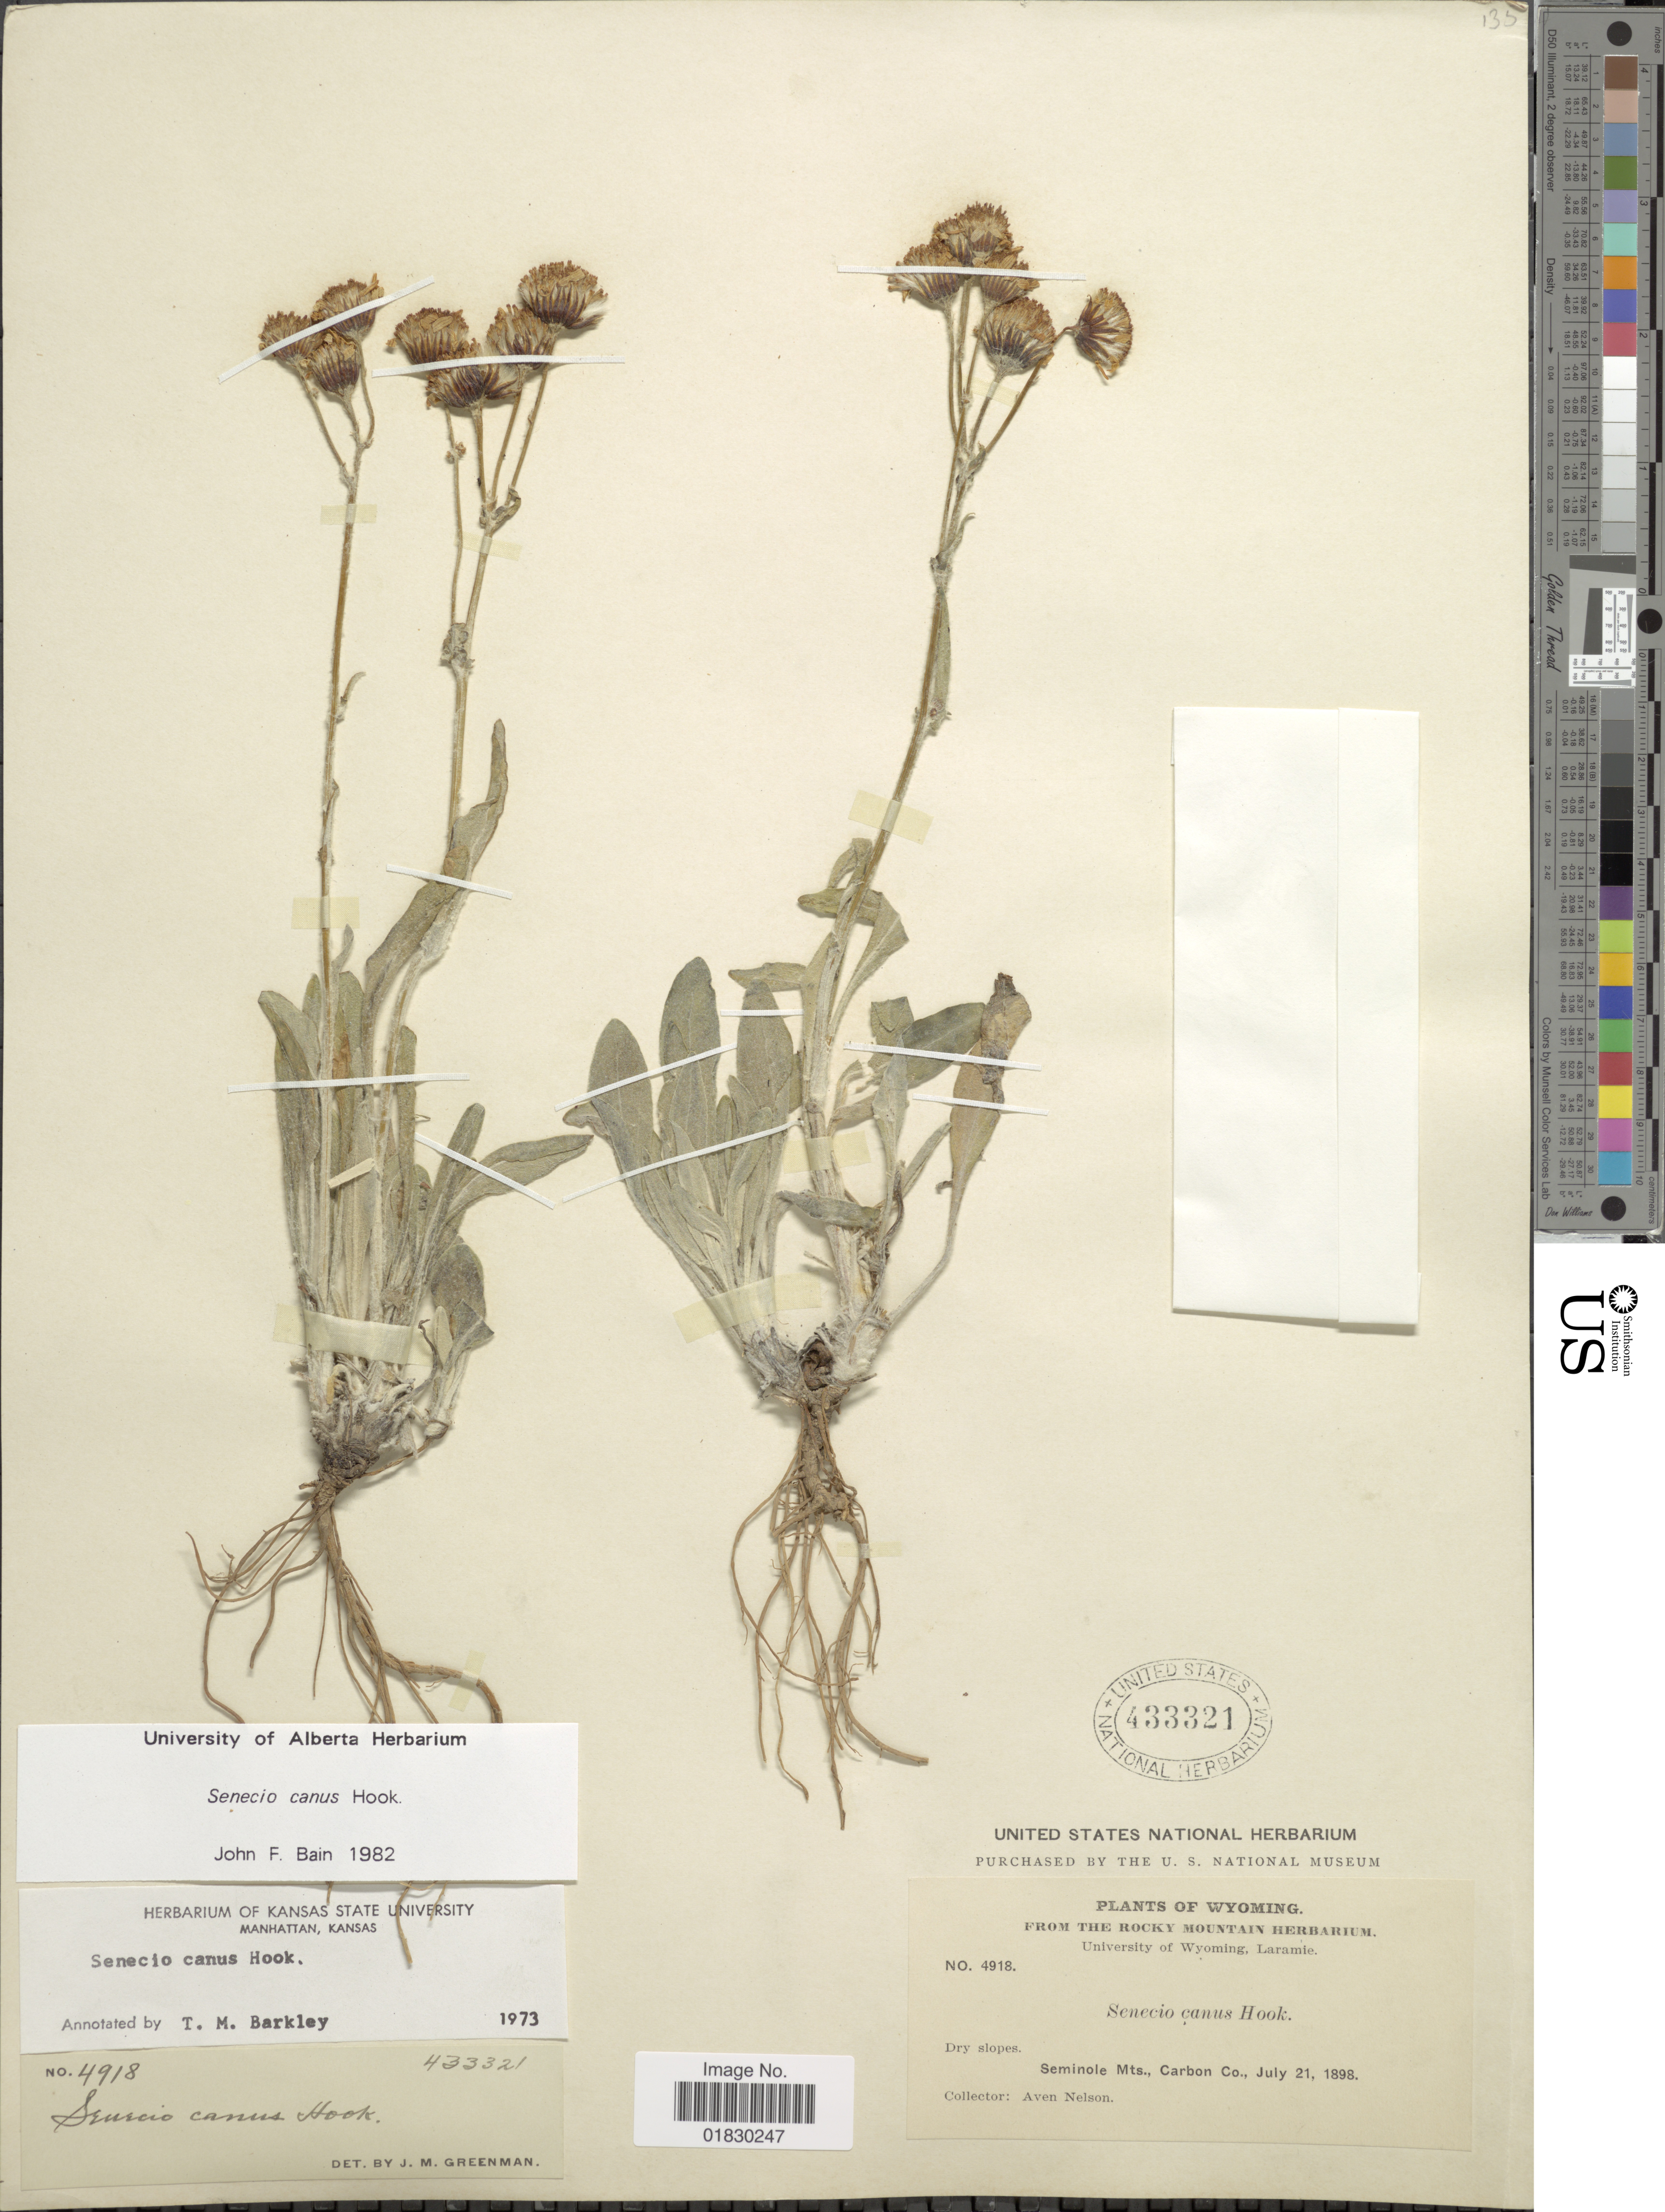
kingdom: Plantae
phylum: Tracheophyta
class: Magnoliopsida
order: Asterales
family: Asteraceae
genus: Packera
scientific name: Packera cana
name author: (Hook.) W.A. Weber & Á. Löve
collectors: A. Nelson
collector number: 4918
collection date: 1898-07-21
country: United States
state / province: Wyoming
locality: Seminole Mts., Carbon Co.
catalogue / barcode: US 433321